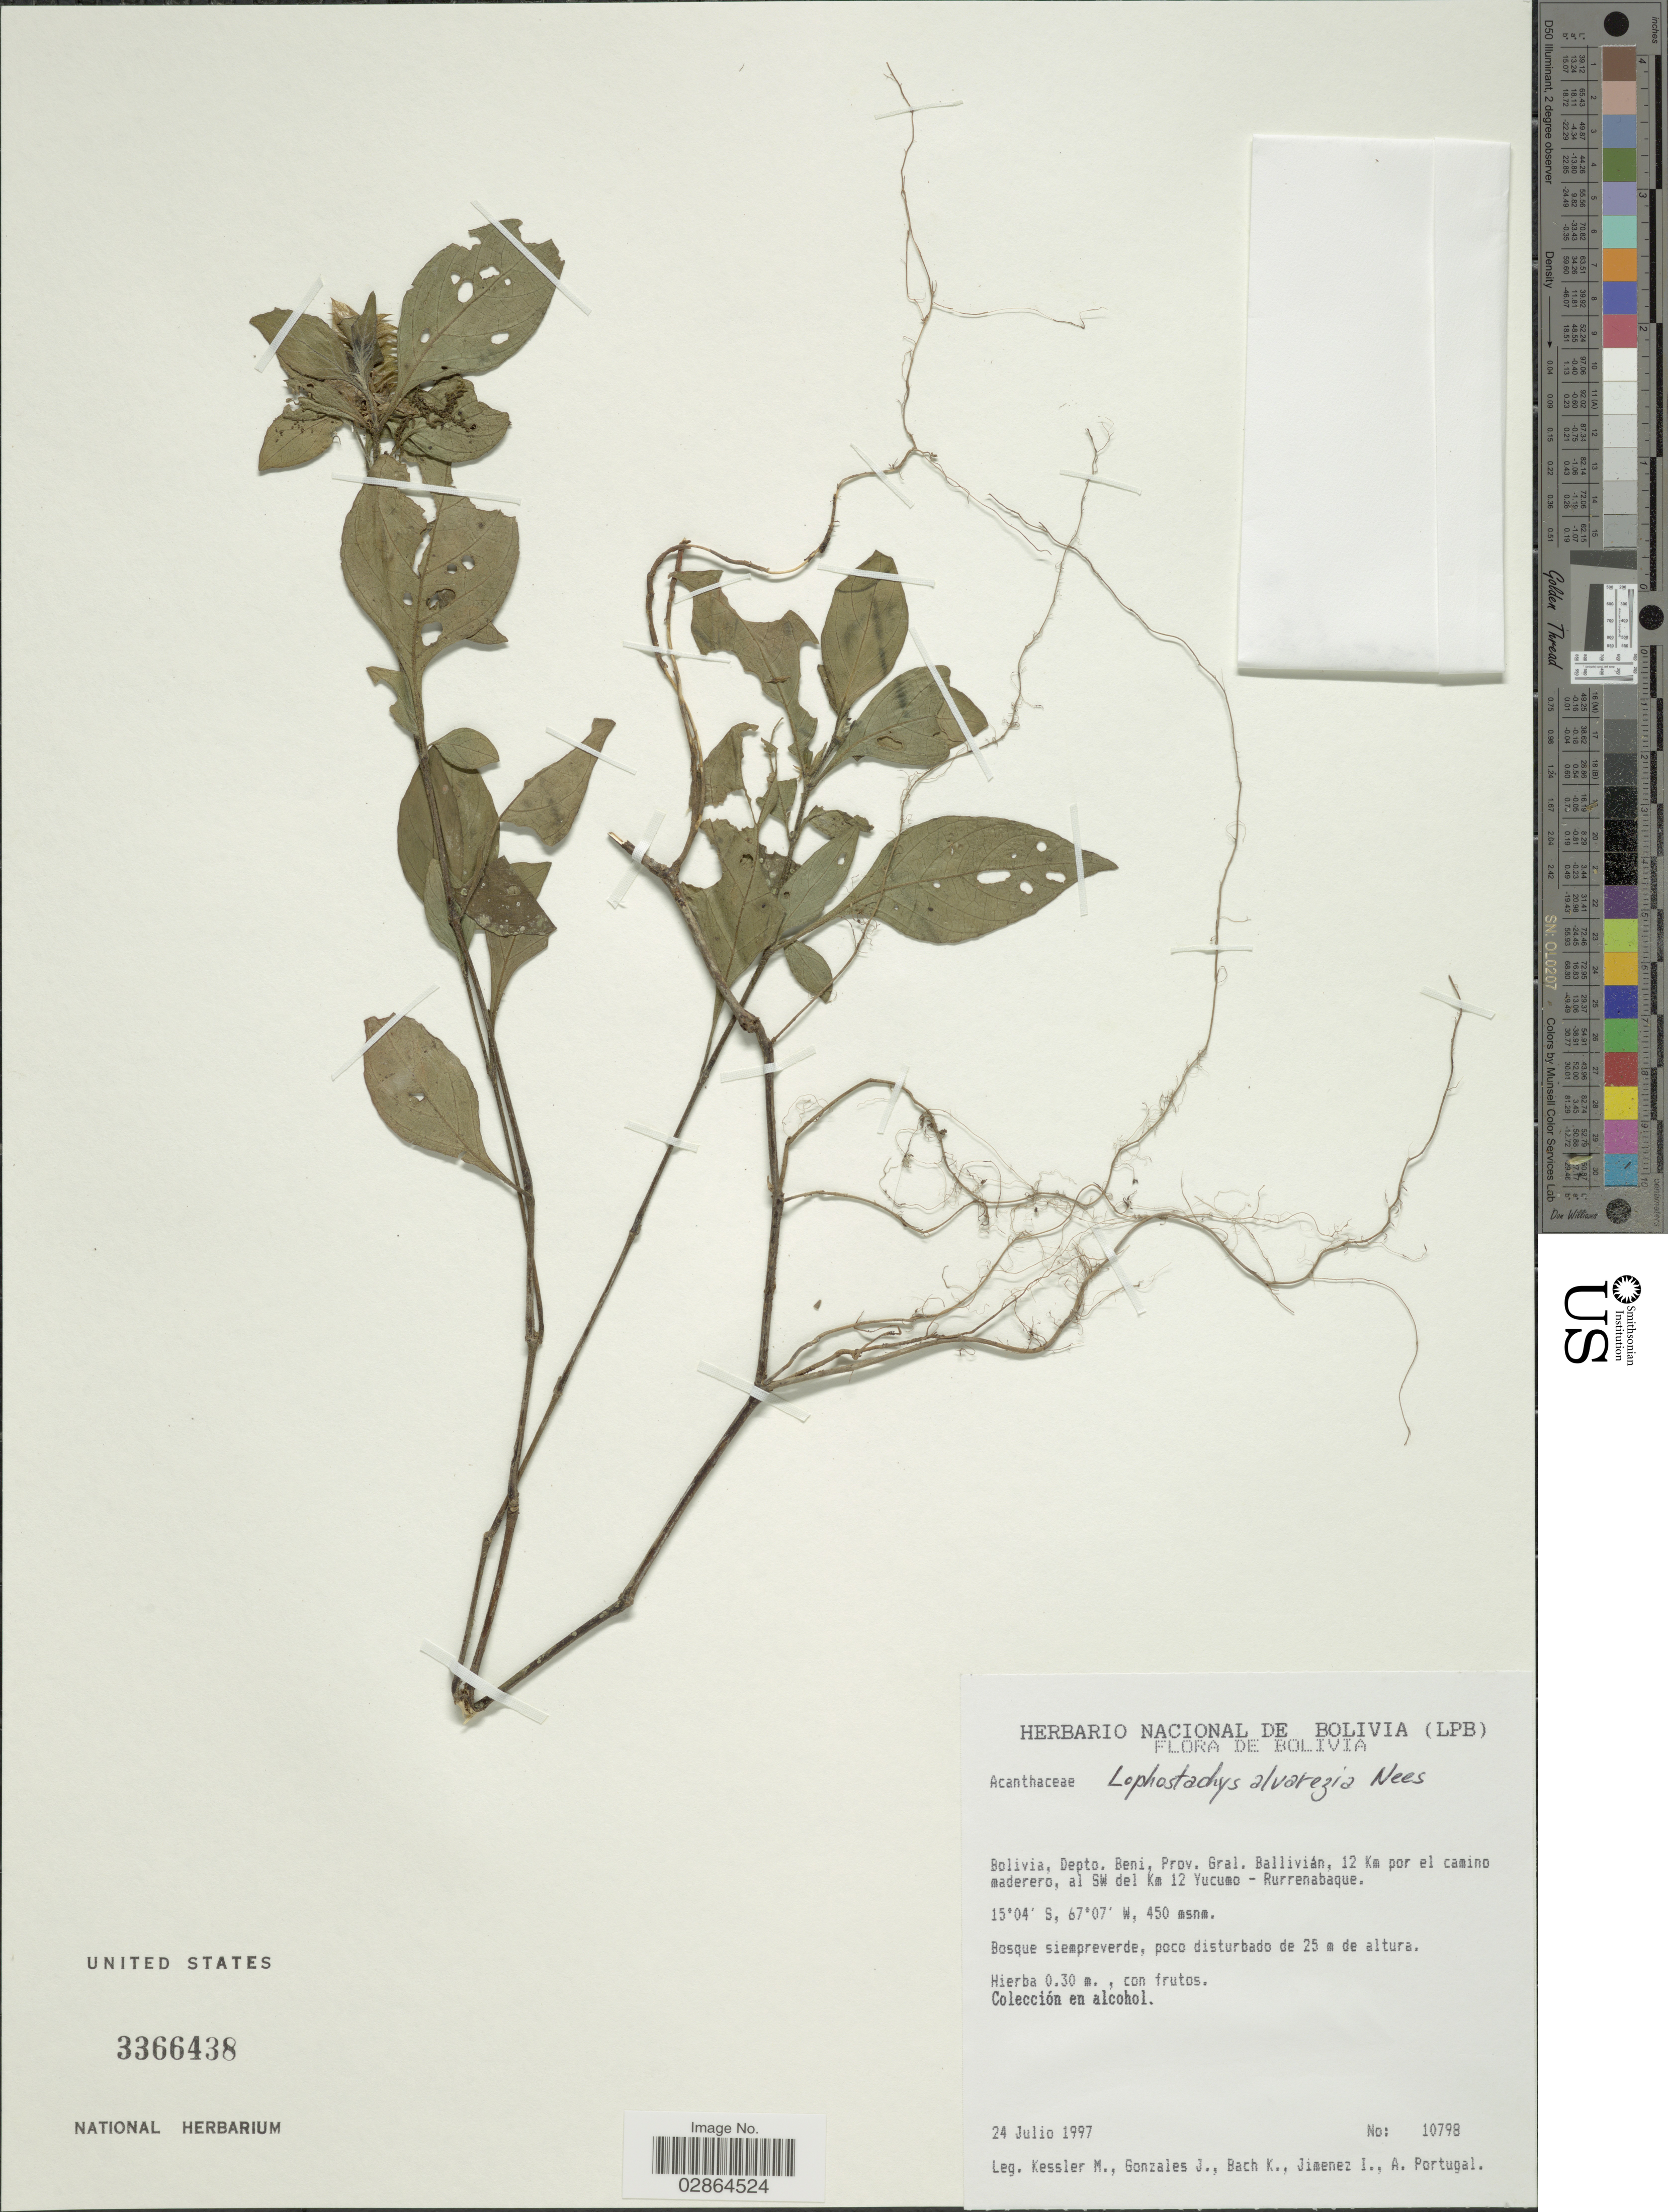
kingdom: Plantae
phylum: Tracheophyta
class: Magnoliopsida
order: Lamiales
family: Acanthaceae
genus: Lophostachys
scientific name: Lophostachys alvarezia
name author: Nees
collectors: M. Kessler, J. Gonzales, K. Bach, I. Jimenez & A. Portugal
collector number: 10798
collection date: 1997-07-24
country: Bolivia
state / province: Beni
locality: Depto. Beni, Prov. Gral. Ballivián, 12 Km por el camino maderero, al SW del Km 12 Yucumo-Rurrenabaque.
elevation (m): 450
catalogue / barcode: US 3366438